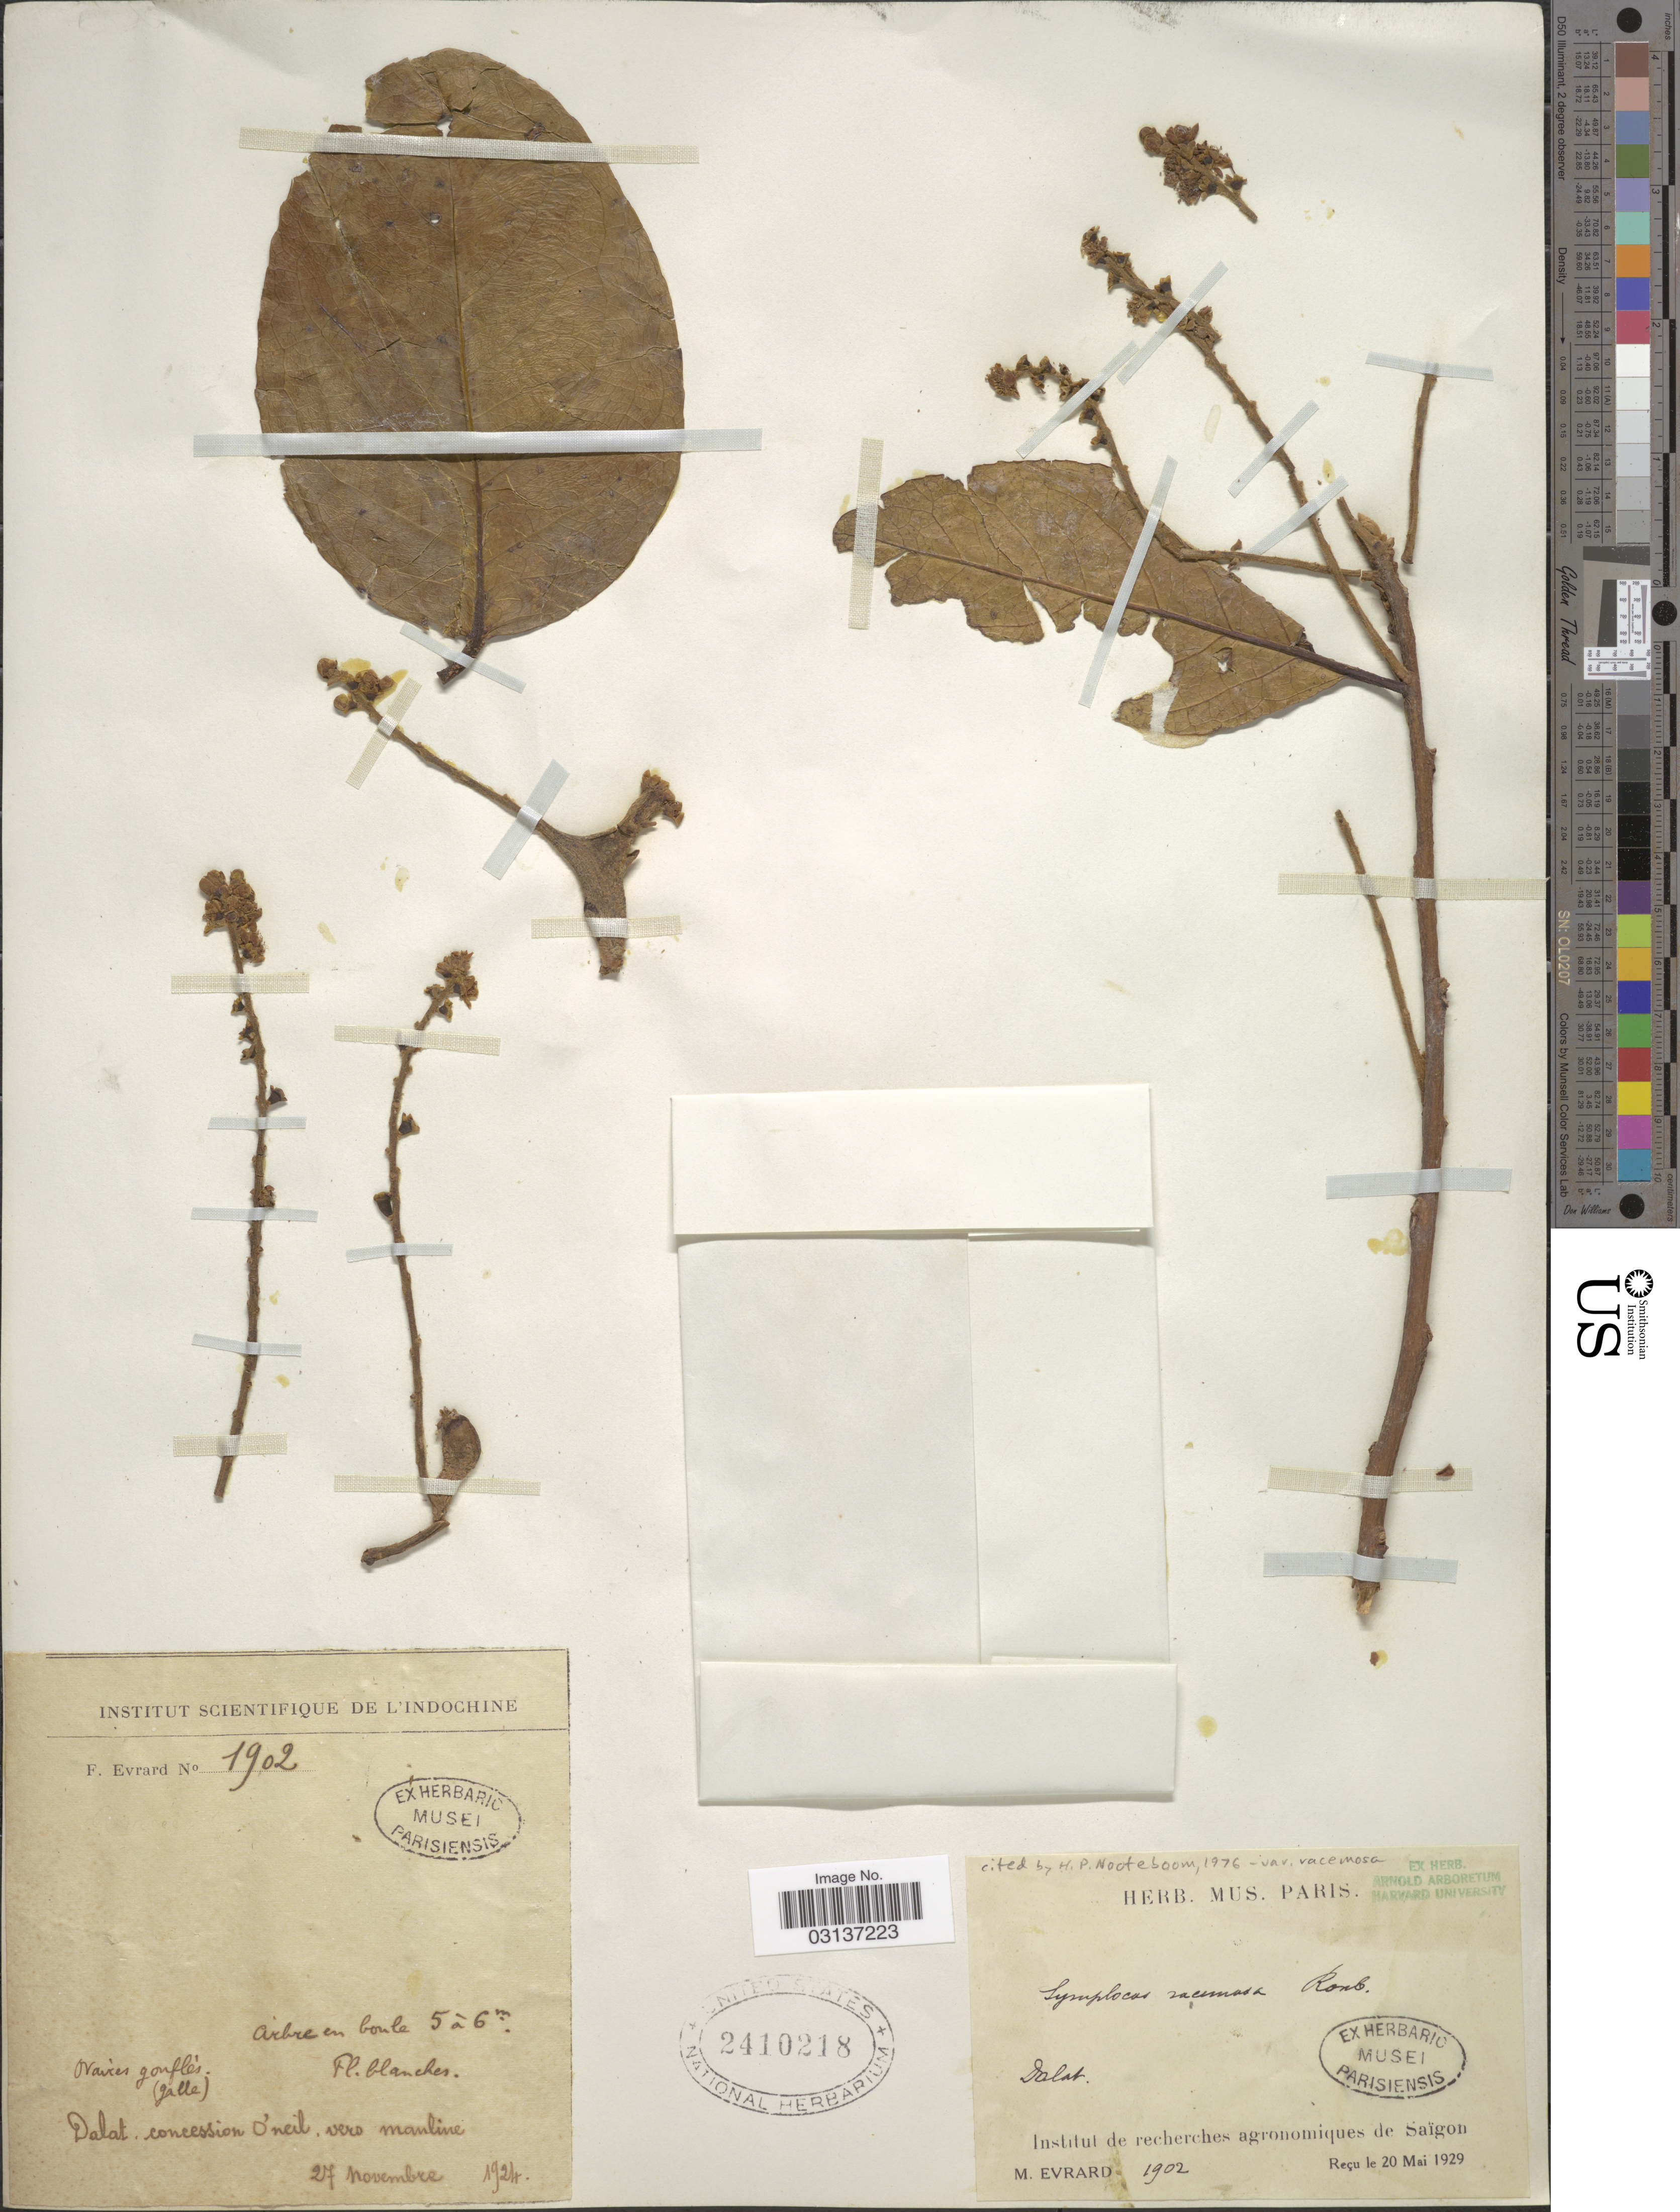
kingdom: Plantae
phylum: Tracheophyta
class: Magnoliopsida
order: Ericales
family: Symplocaceae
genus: Symplocos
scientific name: Symplocos racemosa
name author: Roxb.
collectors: F. Evrard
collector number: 1902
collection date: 1924-11-27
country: Vietnam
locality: Dalat, concession O'Neil, vers manline [interpreted].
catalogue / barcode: US 2410218